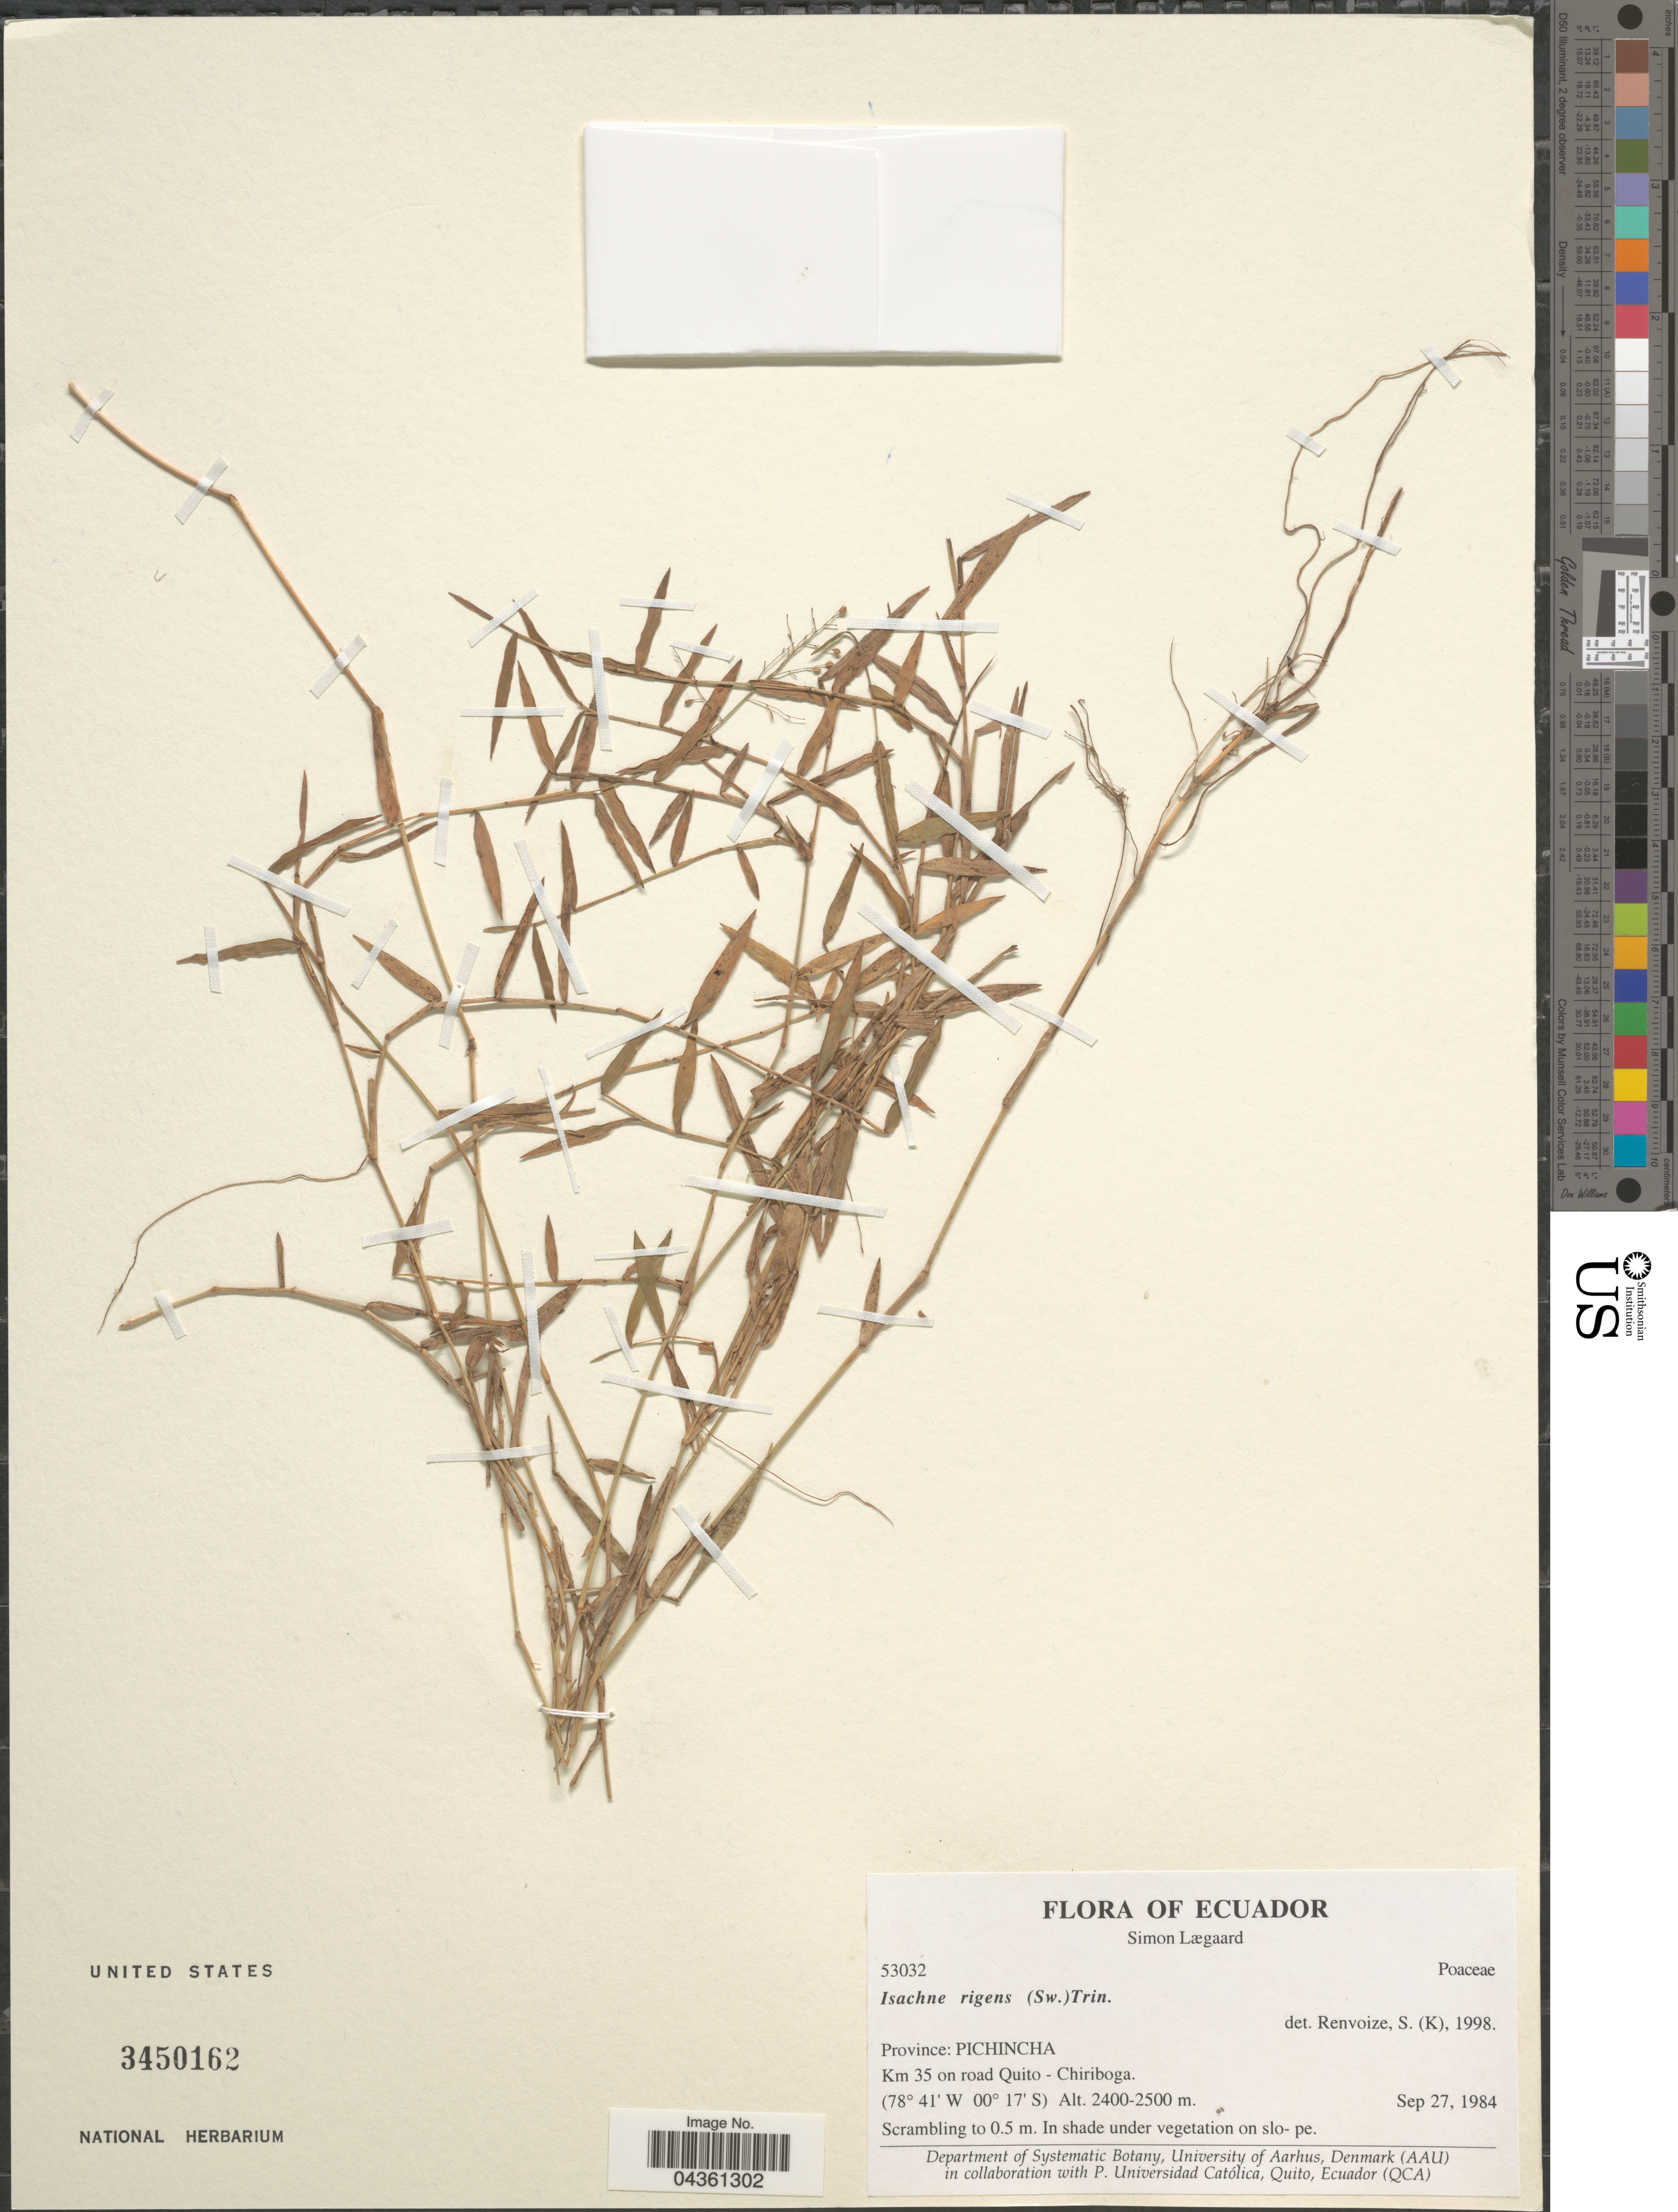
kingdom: Plantae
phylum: Tracheophyta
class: Liliopsida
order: Poales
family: Poaceae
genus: Isachne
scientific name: Isachne rigens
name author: (Sw.) Trin.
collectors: S. Lægaard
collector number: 53032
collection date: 1984-09-27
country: Ecuador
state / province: Pichincha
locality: Km 35 on road Quito - Chiriboga. In shade under vegetation on slo- pe.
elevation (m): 2400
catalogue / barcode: US 3450162